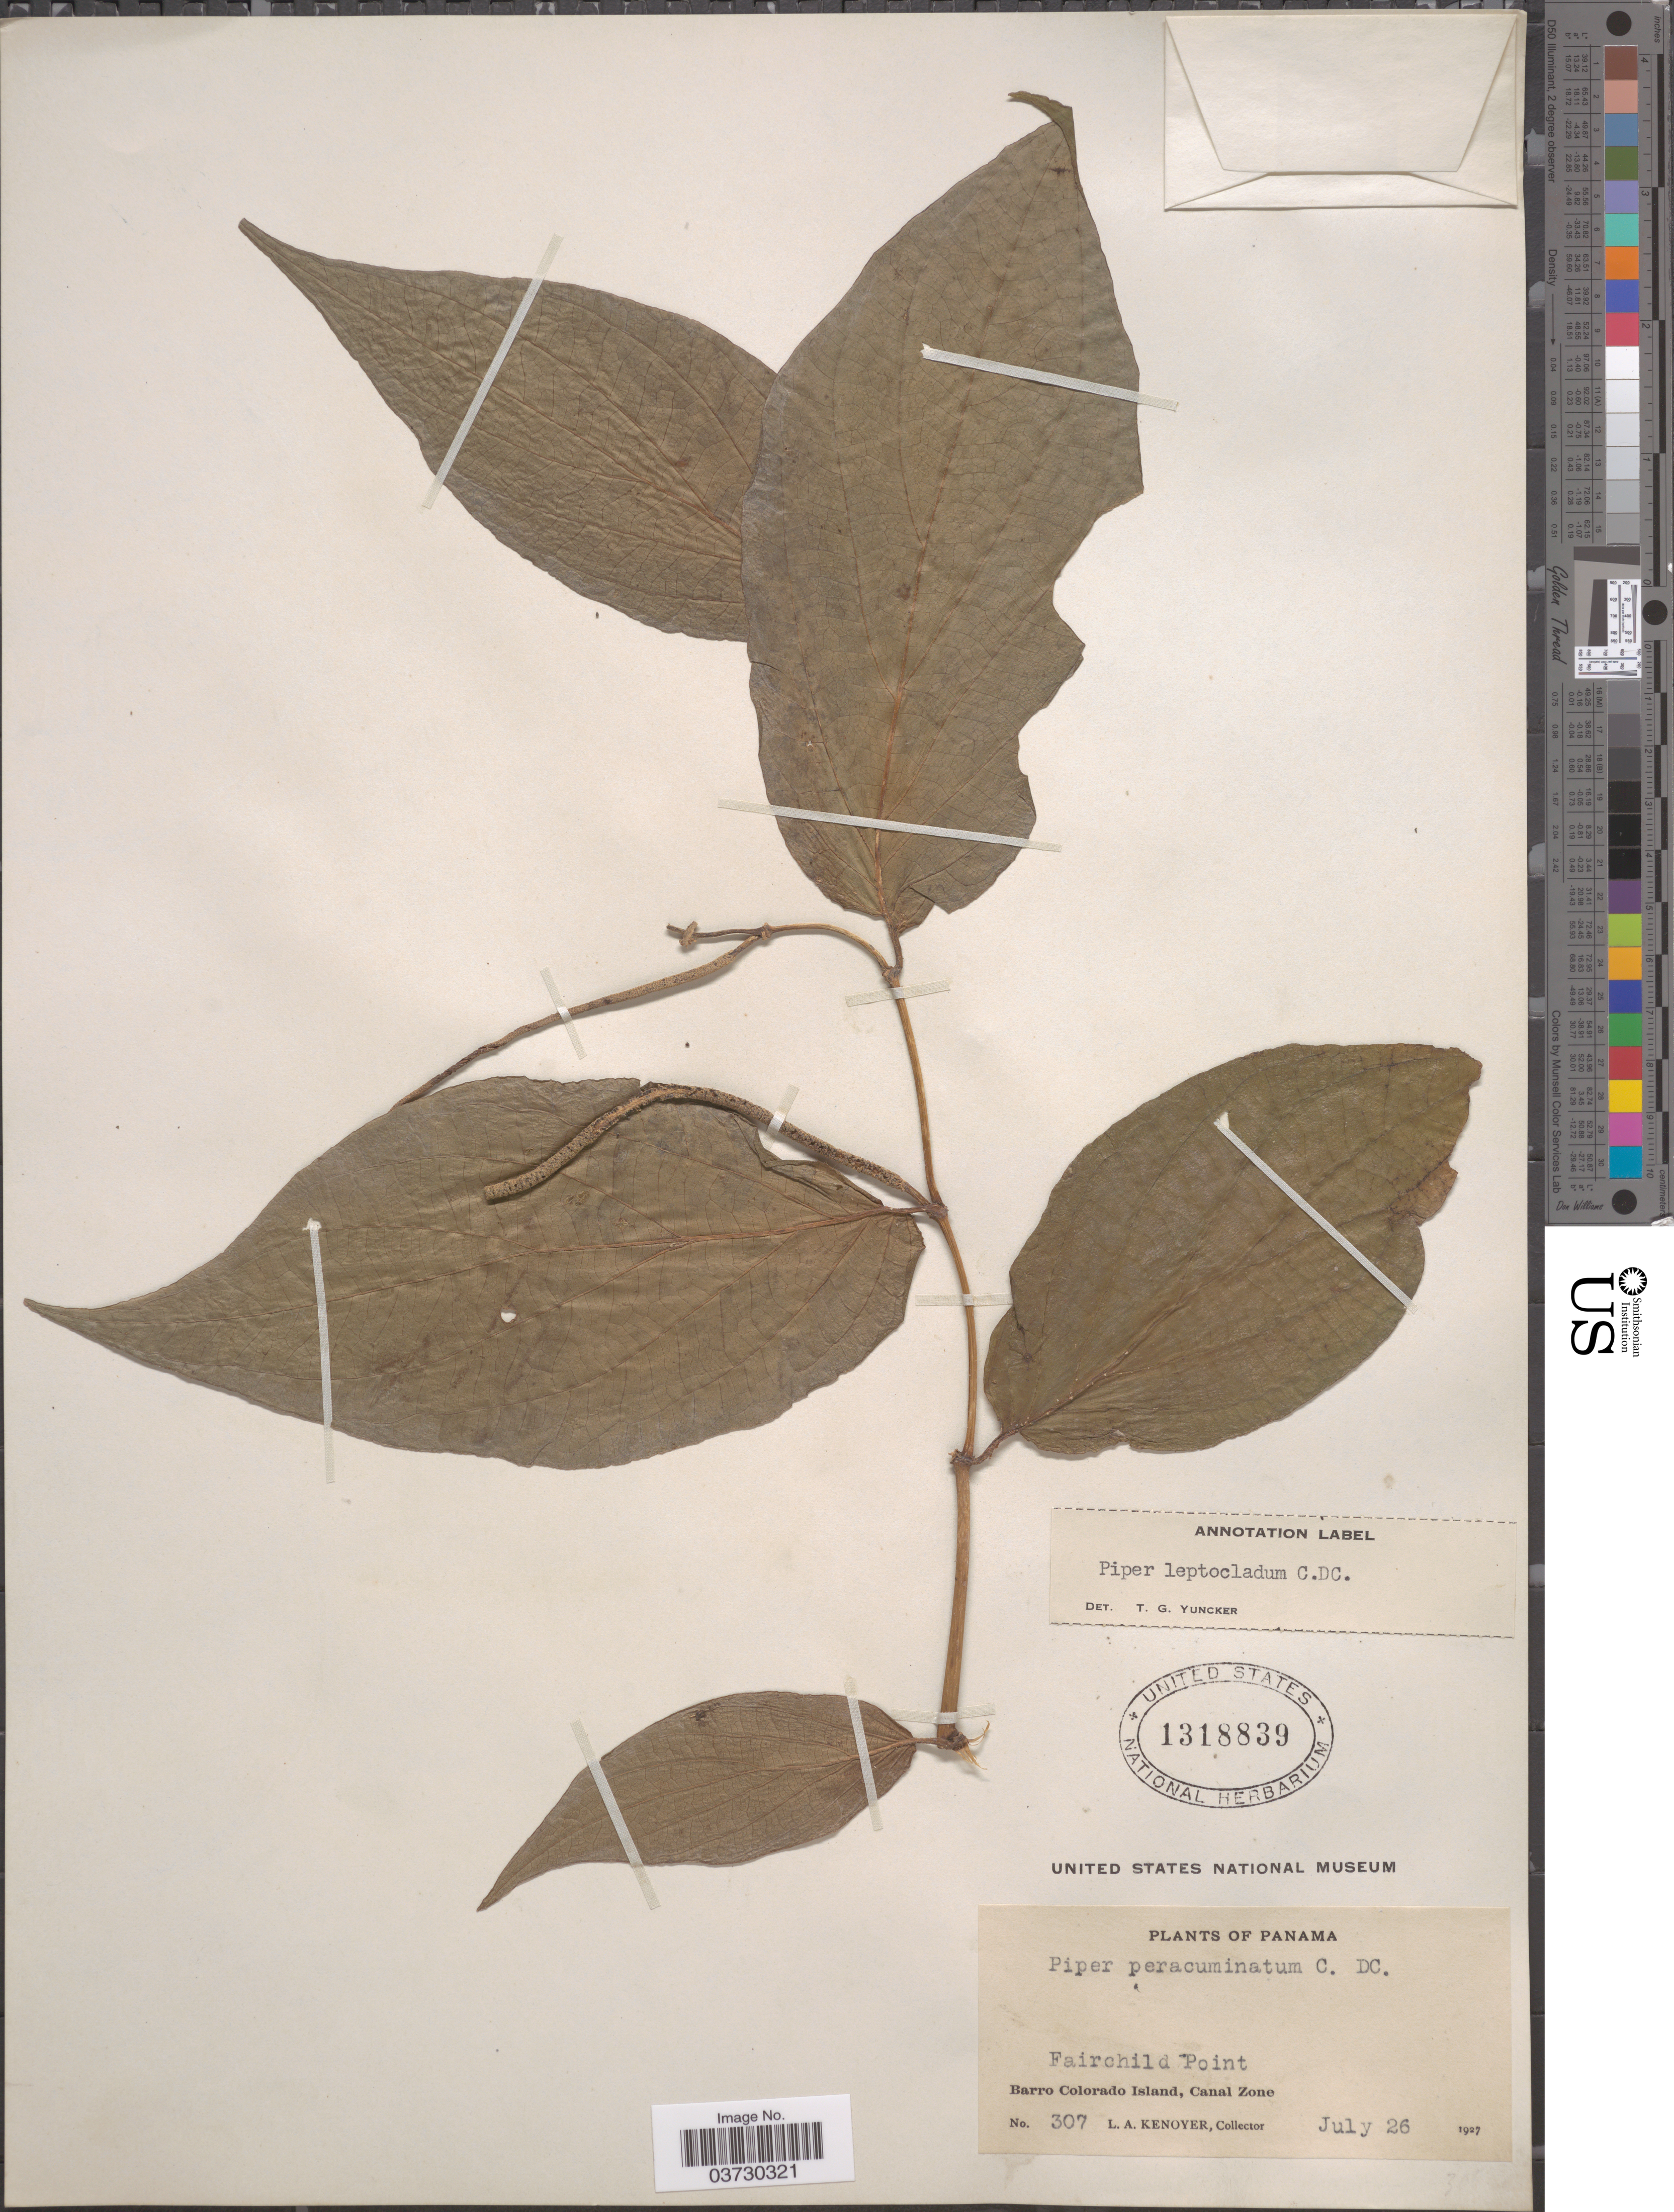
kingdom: Plantae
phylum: Tracheophyta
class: Magnoliopsida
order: Piperales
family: Piperaceae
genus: Piper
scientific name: Piper leptocladum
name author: C. DC.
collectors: L. A. Kenoyer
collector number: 307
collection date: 1927-07-26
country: Panama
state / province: Panamá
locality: Fairchild Point. Barro Colorado Island, Canal Zone.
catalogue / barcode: US 1318839